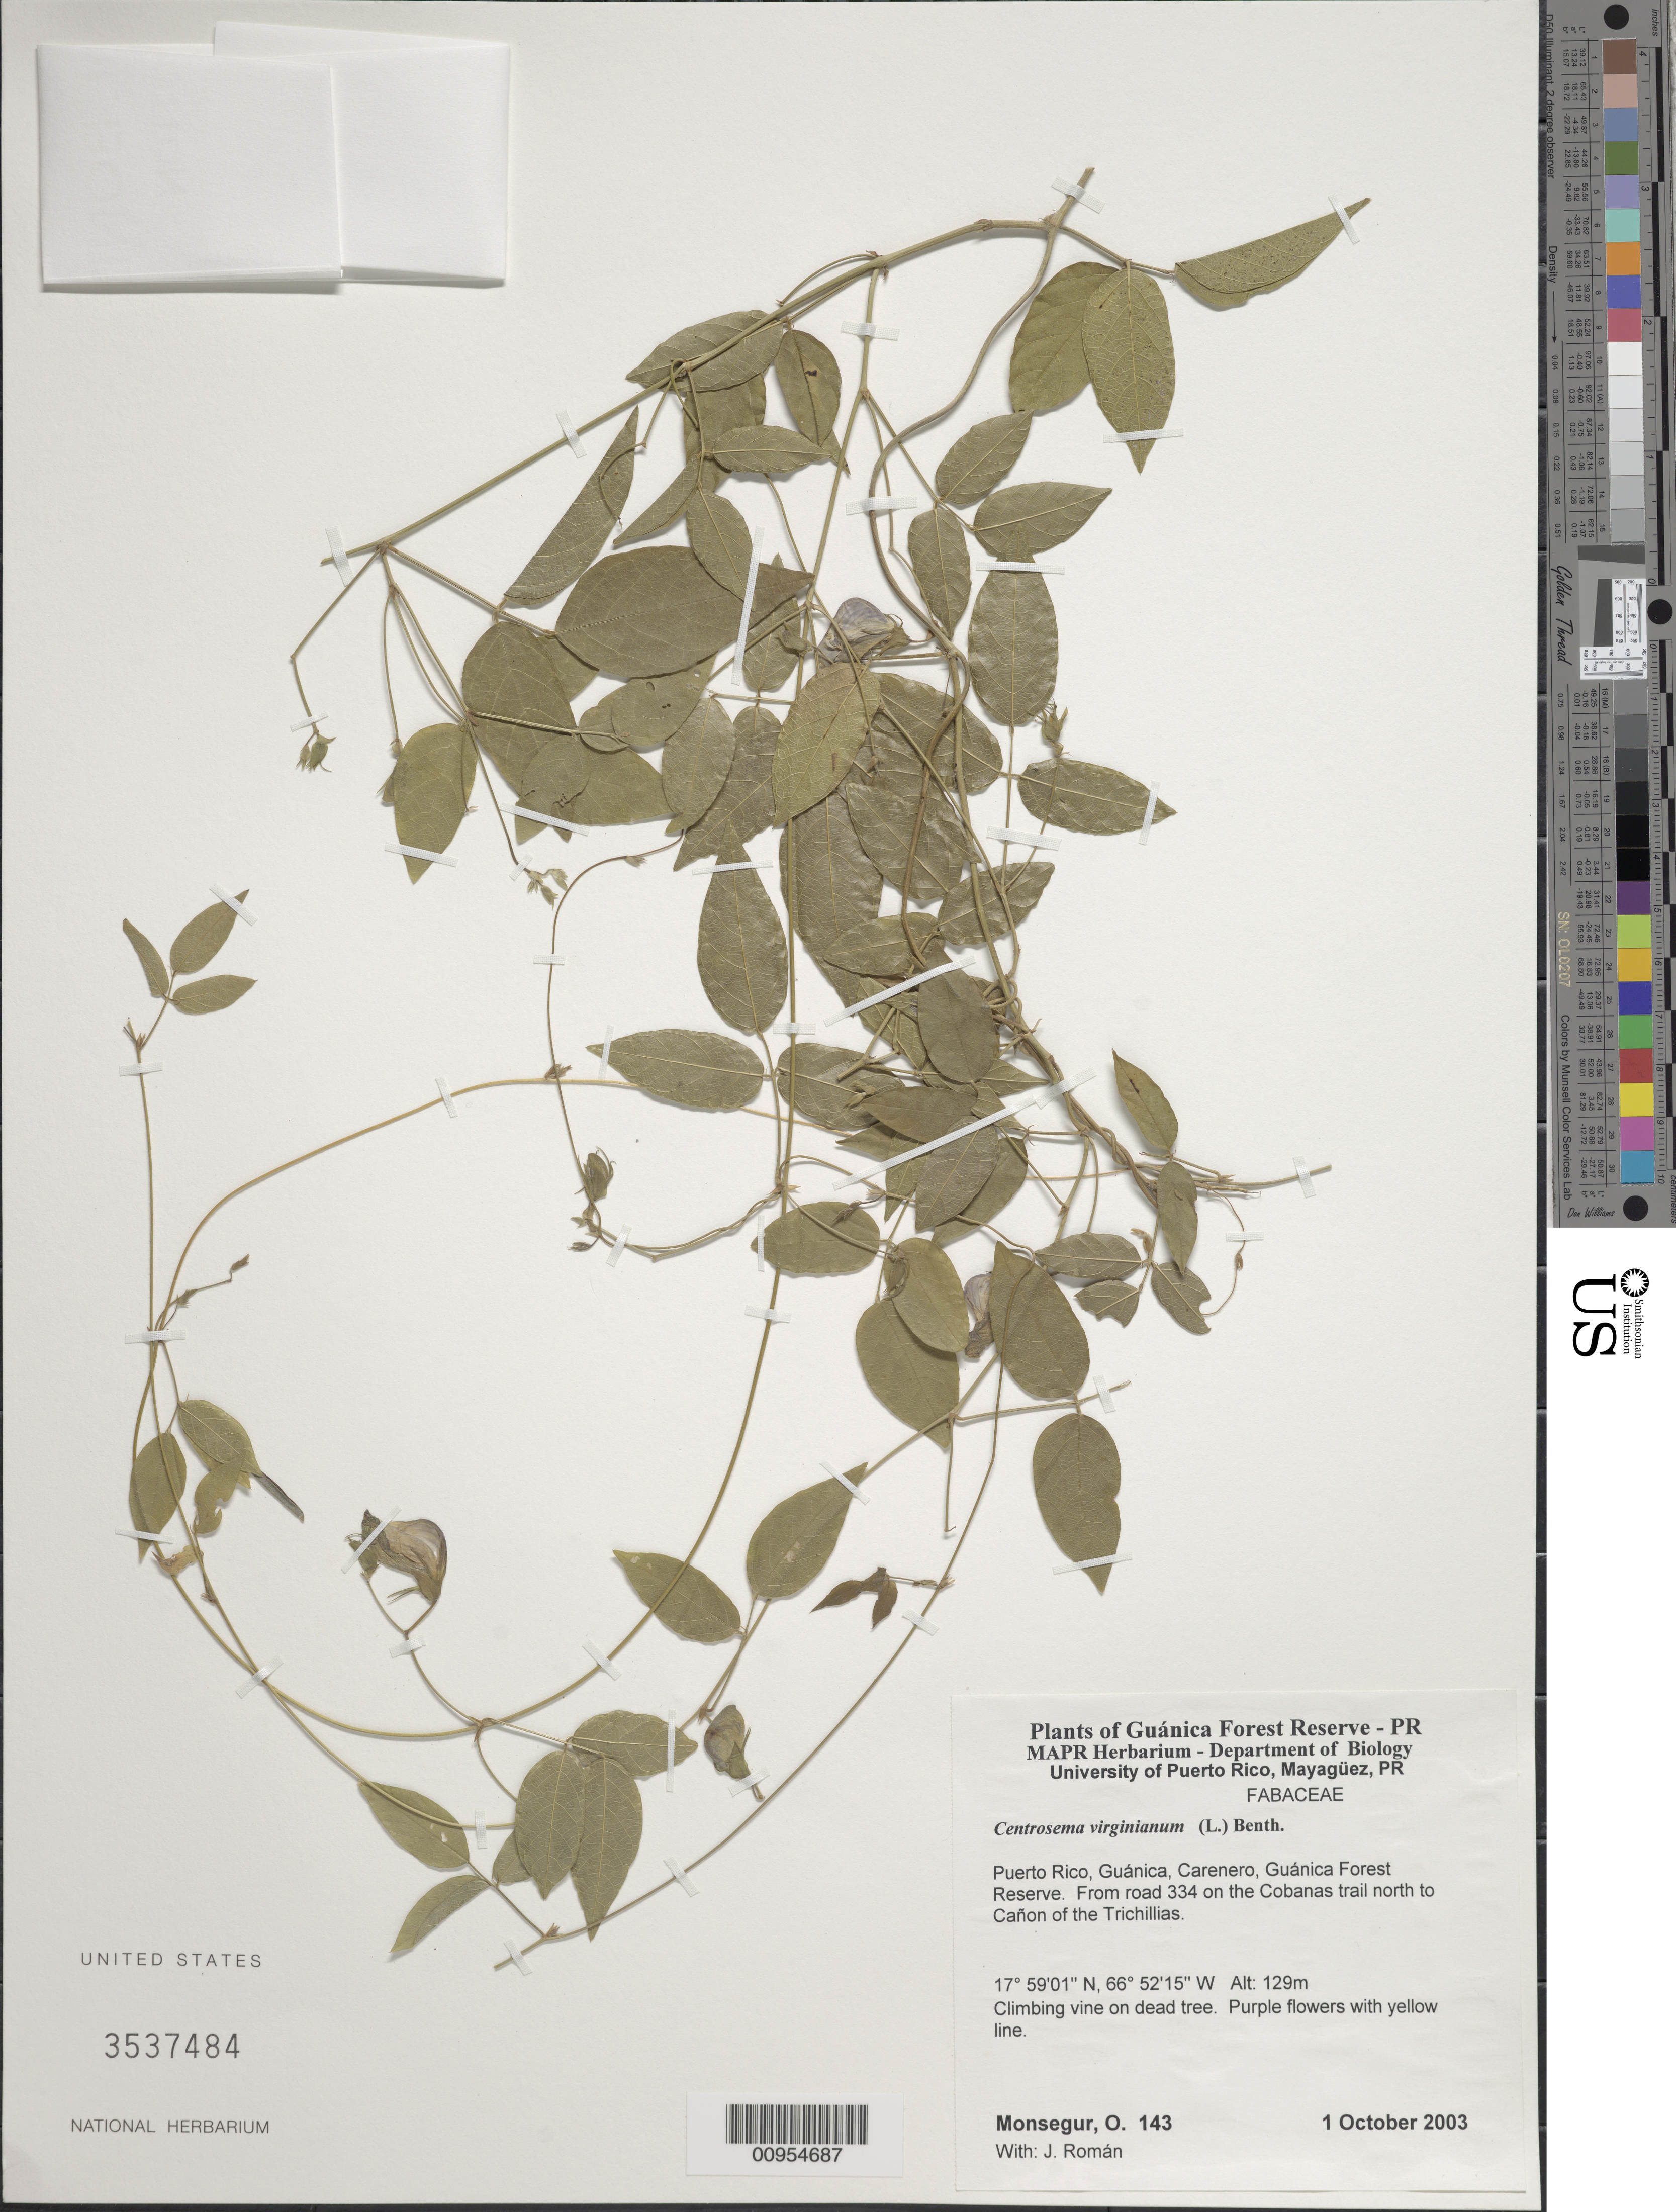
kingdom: Plantae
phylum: Tracheophyta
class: Magnoliopsida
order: Fabales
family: Fabaceae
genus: Centrosema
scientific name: Centrosema virginianum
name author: (L.) Benth.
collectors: O. Monsegur & J. Román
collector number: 143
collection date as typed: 01 Oct 2003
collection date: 2003-10-01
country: Puerto Rico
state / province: Guánica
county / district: Carenero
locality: Guánica Forest Reserve. From road 334 on the Cobanas trail north to Cañon of the Trichillias.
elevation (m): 129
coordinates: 17.59008, 66.5215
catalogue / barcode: US 3537484